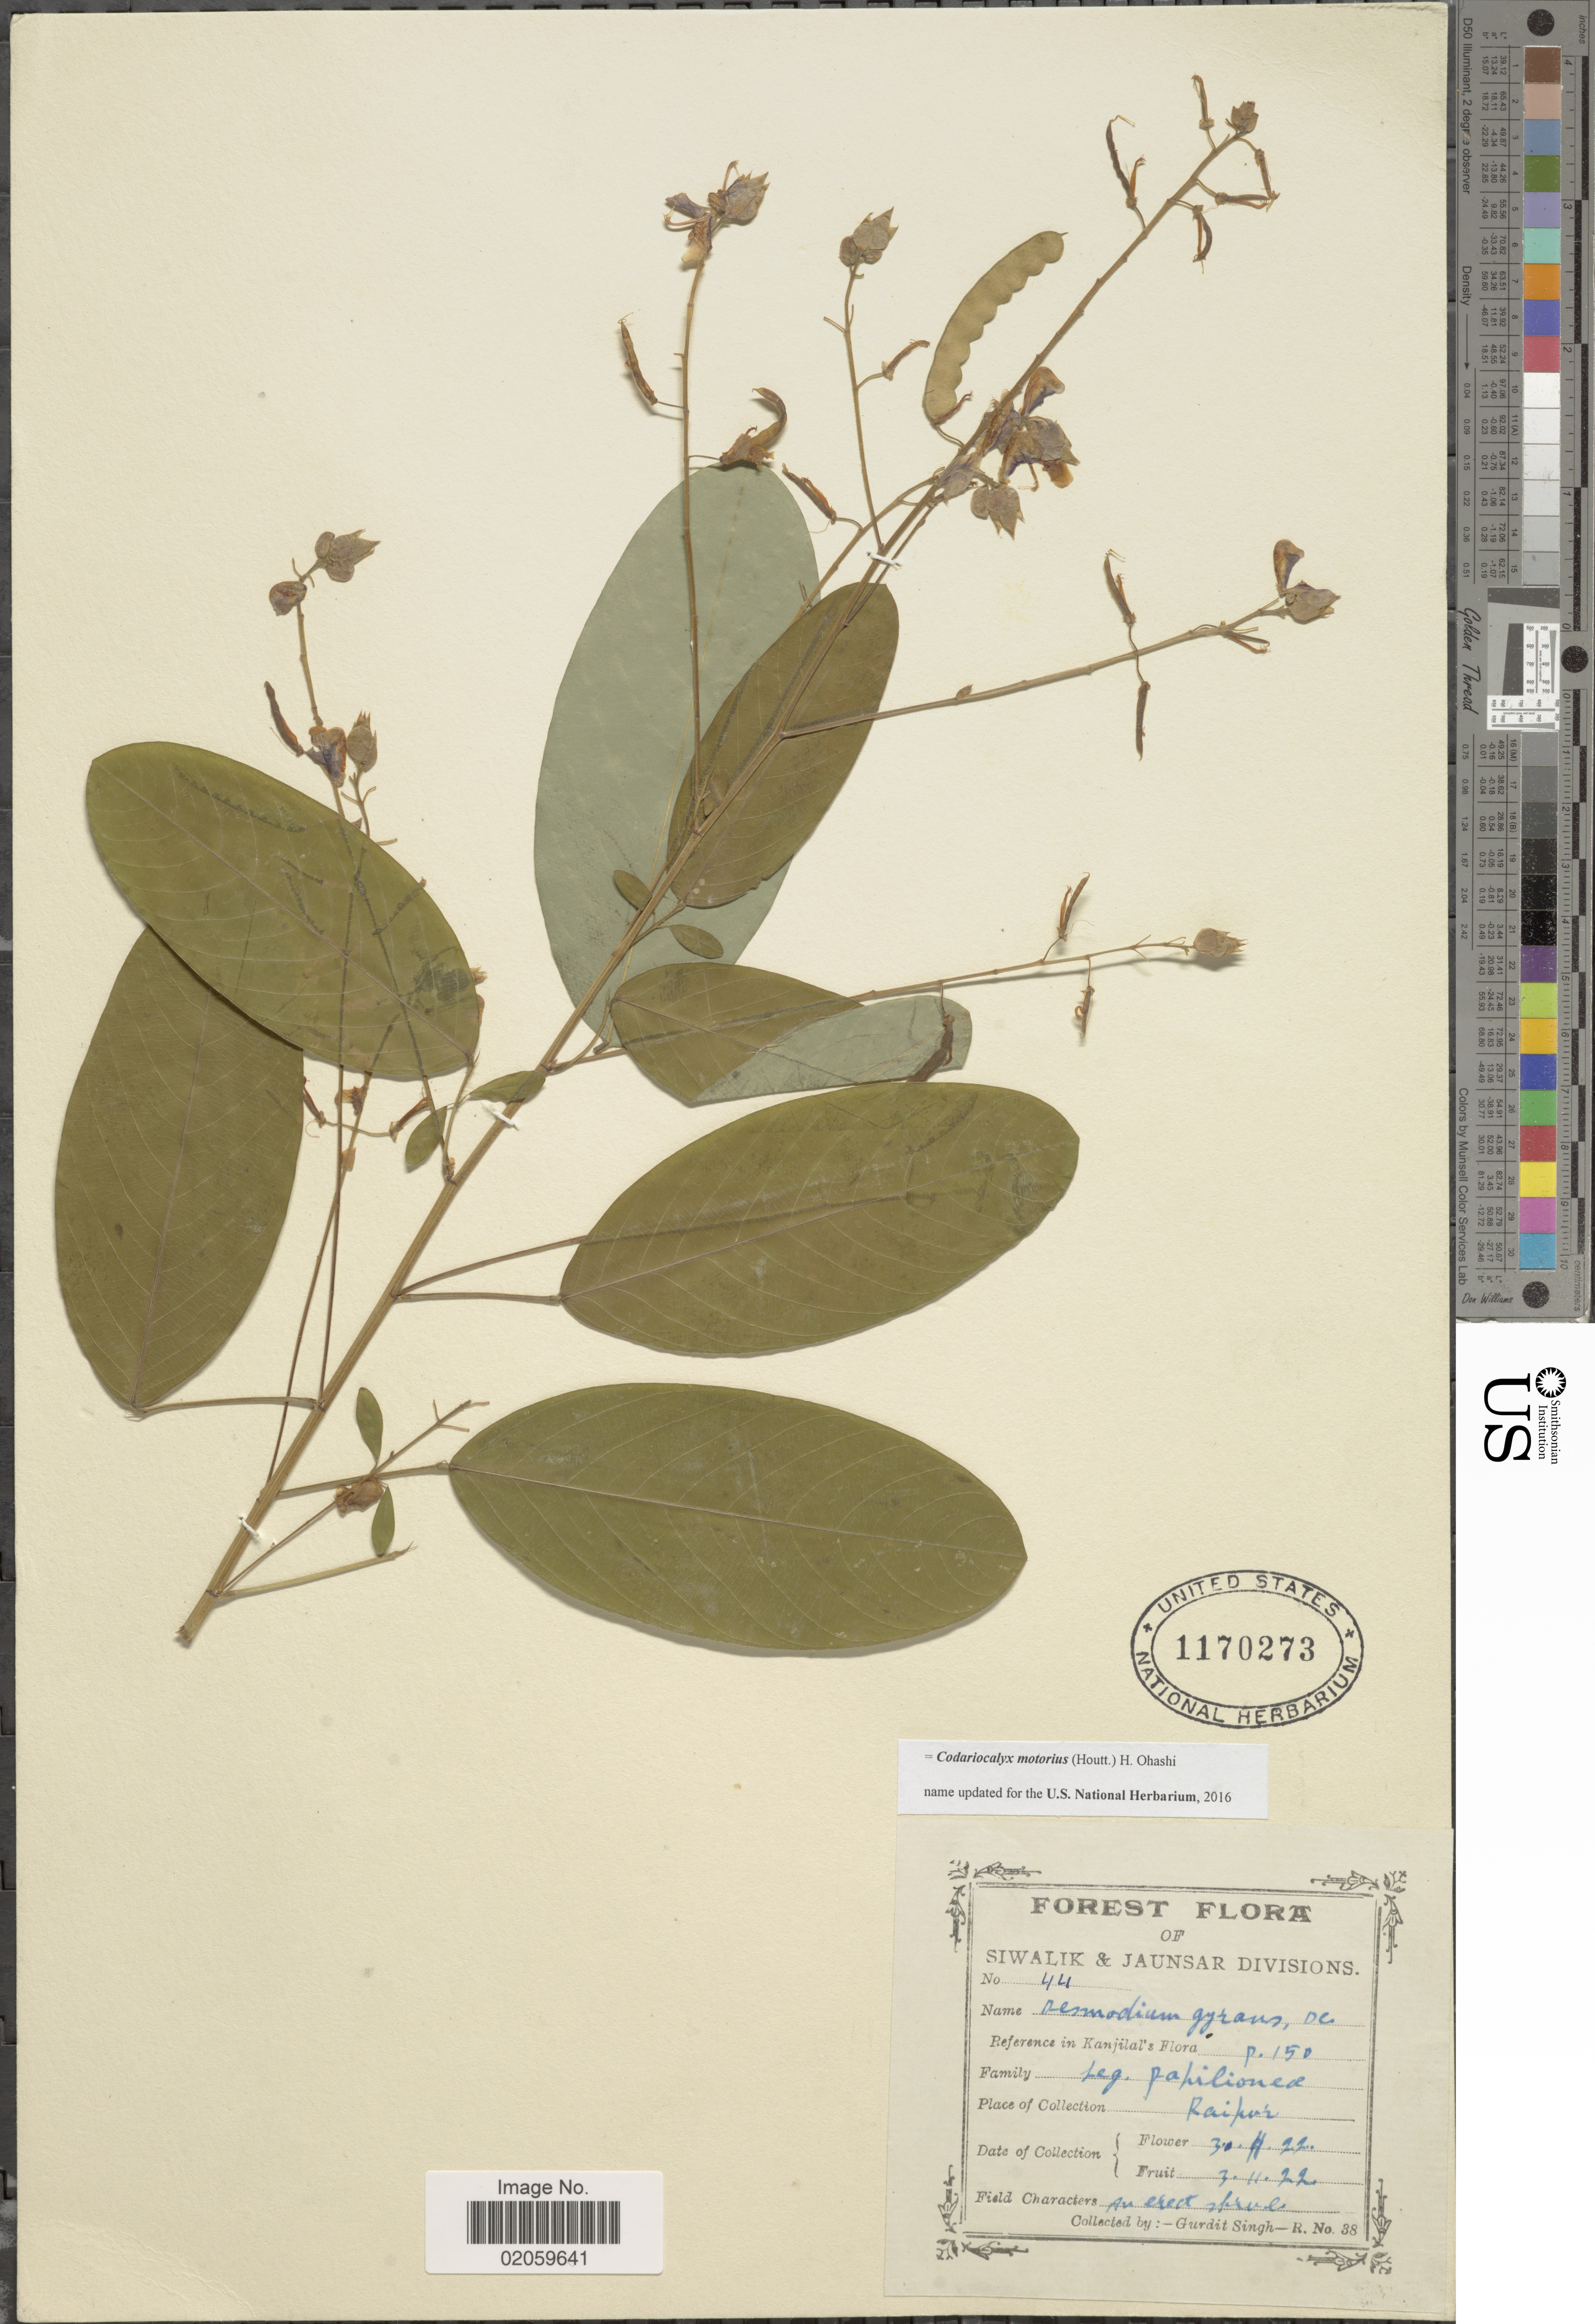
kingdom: Plantae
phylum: Tracheophyta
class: Magnoliopsida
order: Fabales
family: Fabaceae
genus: Codariocalyx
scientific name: Codariocalyx motorius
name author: (Houtt.) H. Ohashi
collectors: G. Singh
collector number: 44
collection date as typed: Transcribed d/m/y: 30/9/22 to 3/11/22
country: India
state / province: Chhattisgarh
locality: Raipur, Siwalik & Jaunsar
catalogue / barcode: US 1170273